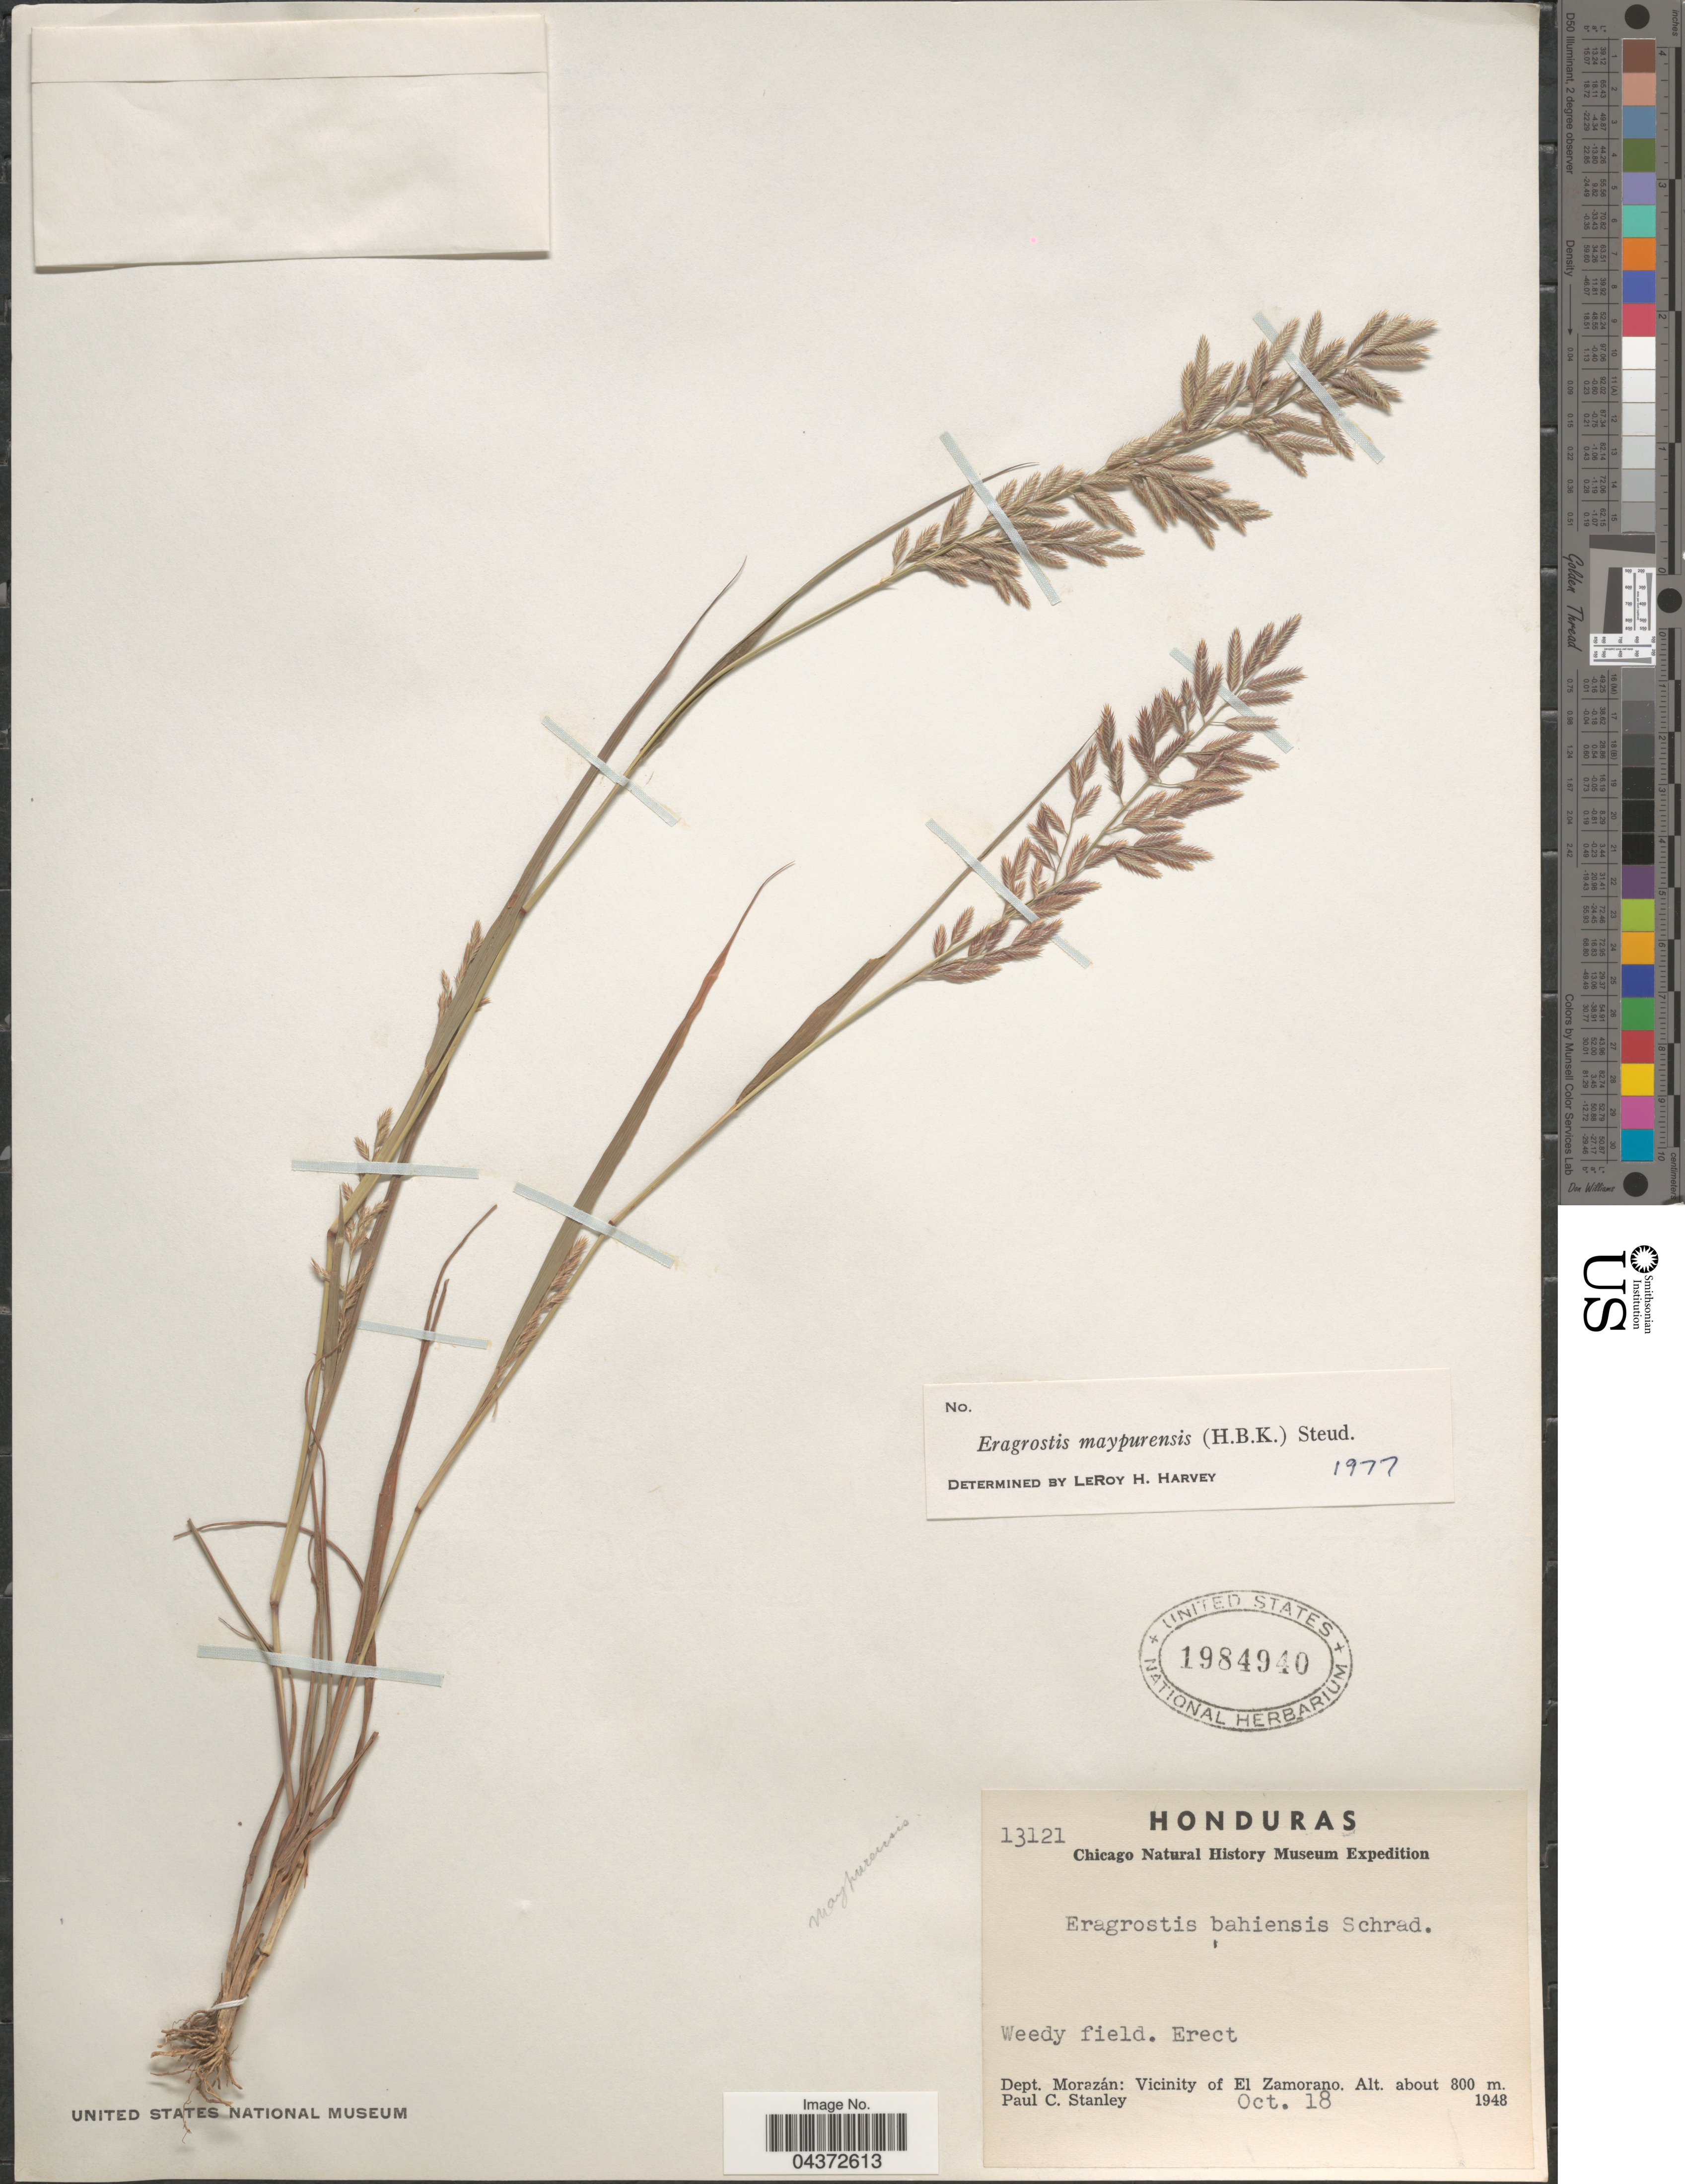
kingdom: Plantae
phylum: Tracheophyta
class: Liliopsida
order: Poales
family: Poaceae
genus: Eragrostis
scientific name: Eragrostis maypurensis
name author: (Kunth) Steud.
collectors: P. C. Standley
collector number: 13121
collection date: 1948-10-18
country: Honduras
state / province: Fco. Morazán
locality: Chicago Natural History Museum Expedition. Dept. Morazán: Vicinity of El Zamorano.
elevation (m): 800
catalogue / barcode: US 1984940